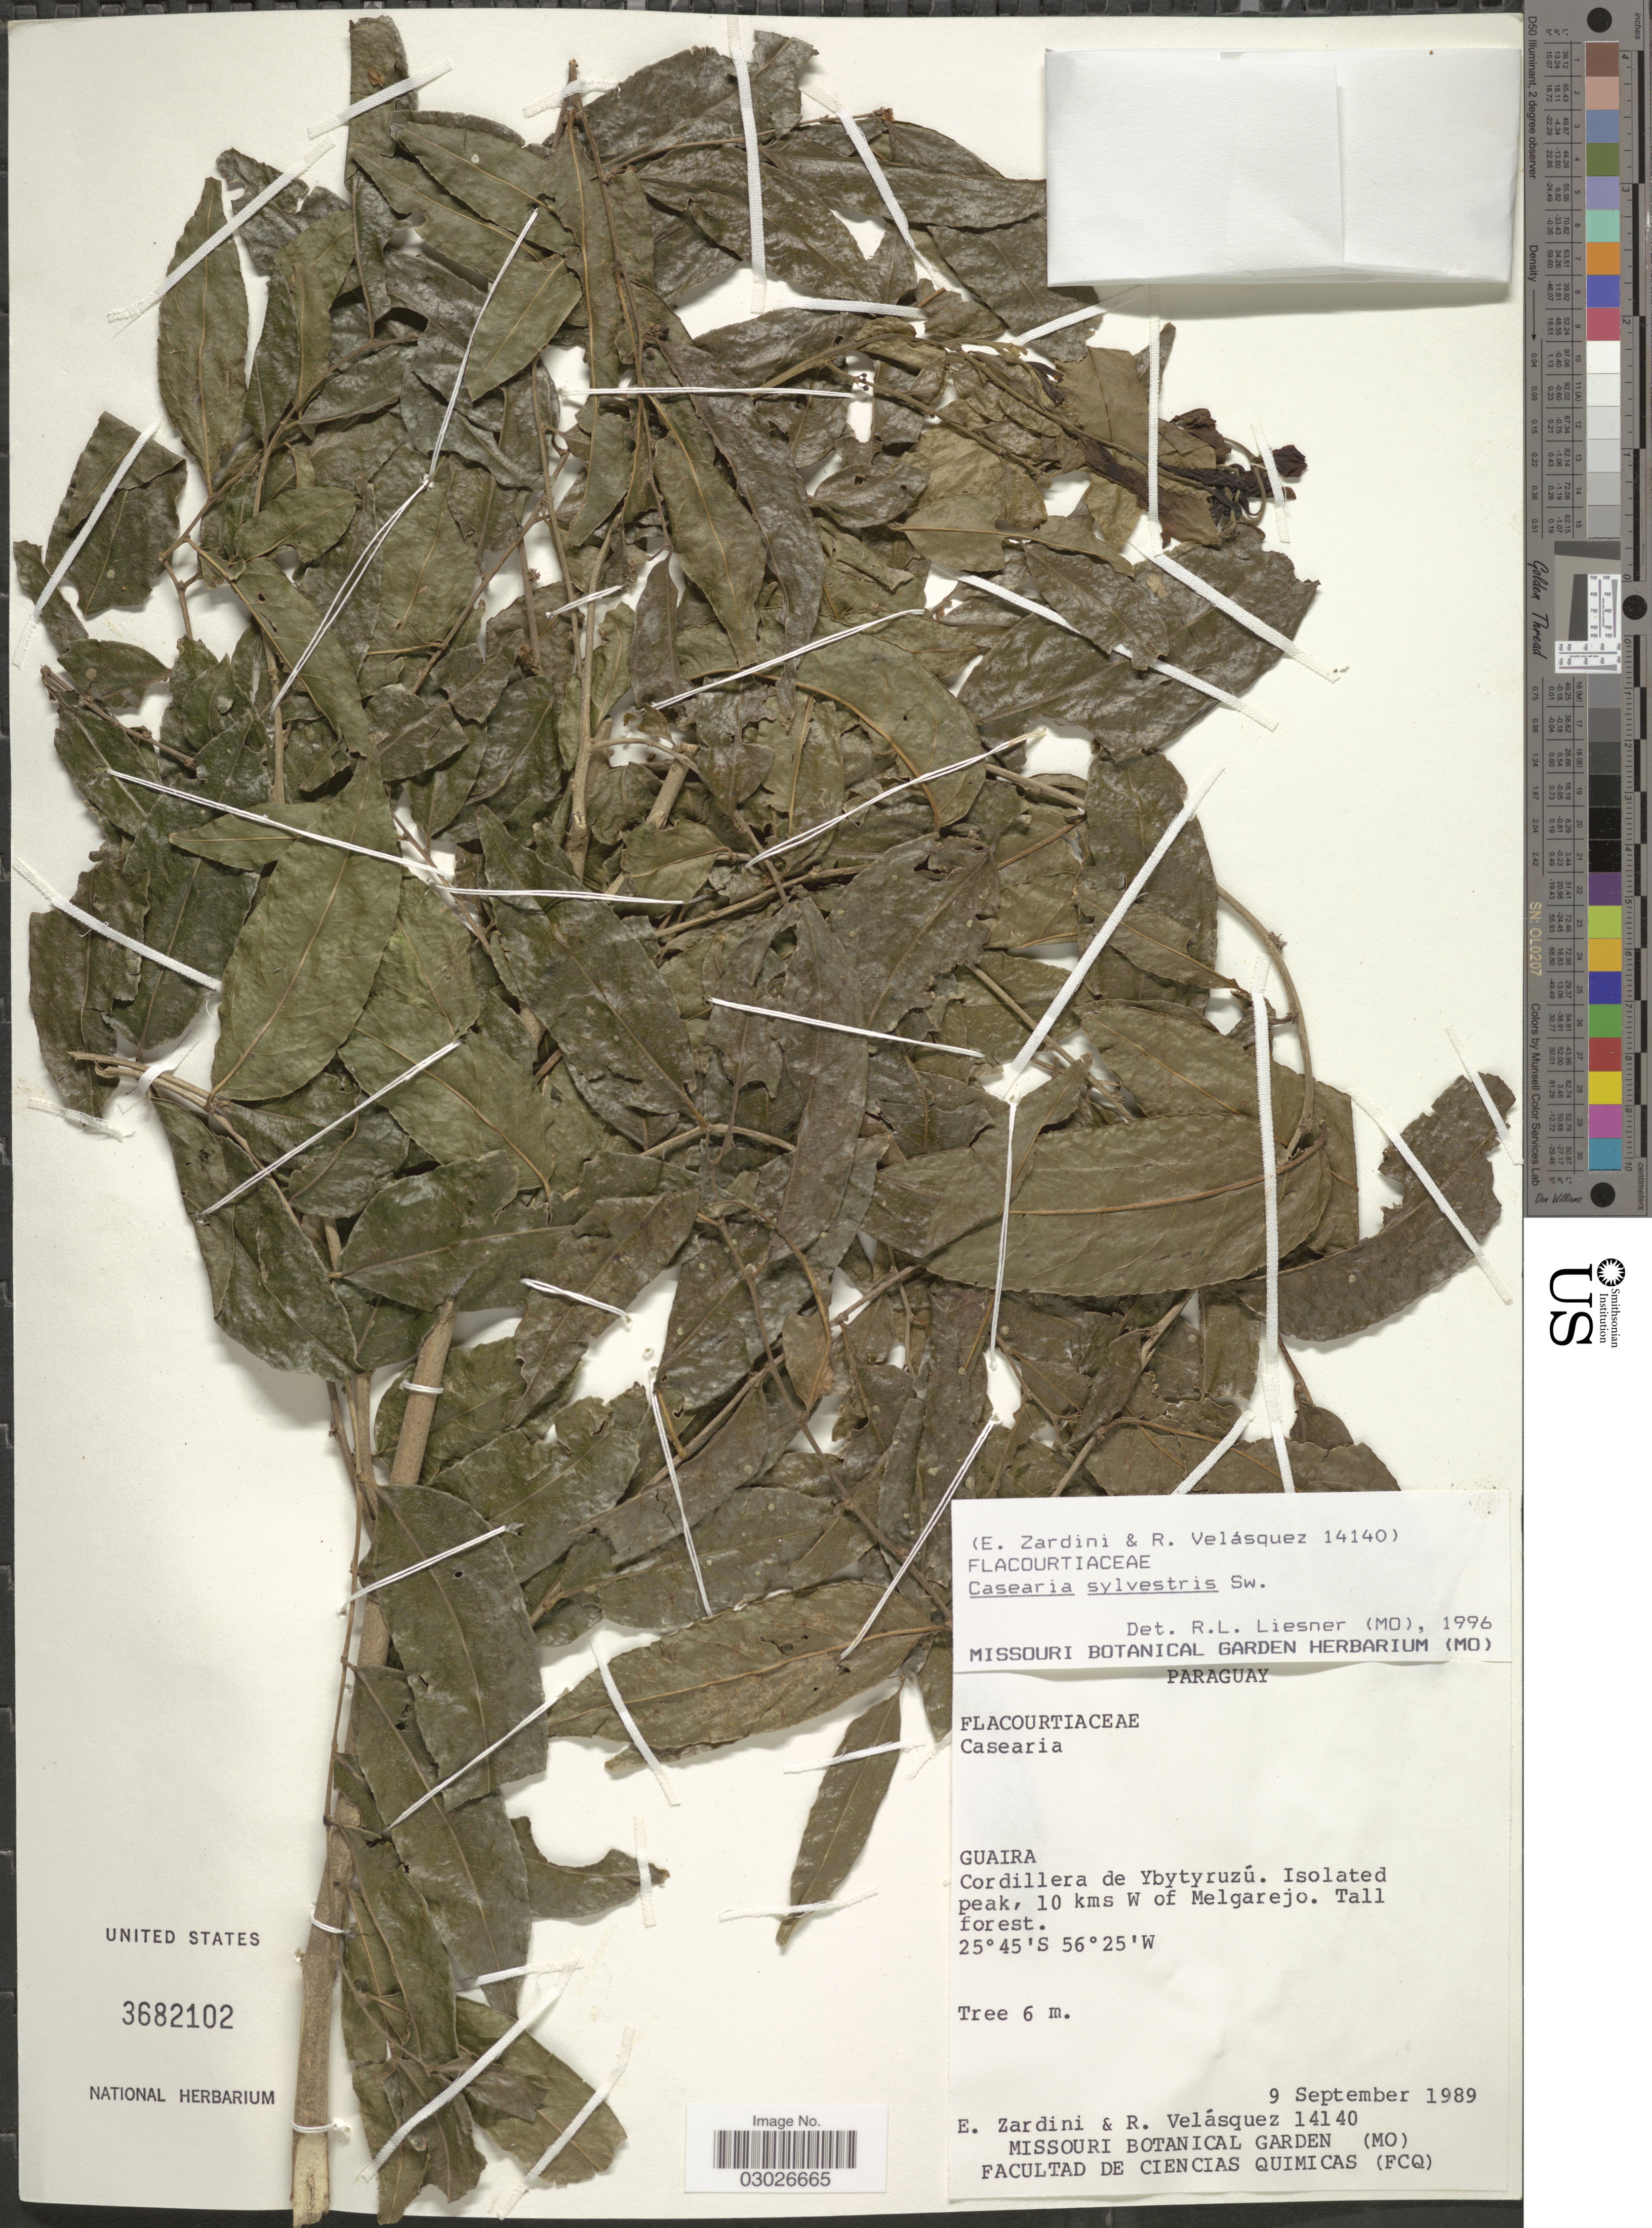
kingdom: Plantae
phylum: Tracheophyta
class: Magnoliopsida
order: Malpighiales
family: Salicaceae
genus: Casearia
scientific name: Casearia sylvestris var. sylvestris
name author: Sw.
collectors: E. Zardini & R. Velásquez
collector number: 14140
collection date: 1989-09-09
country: Paraguay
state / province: Guaira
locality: Cordillera de Ybytyruzú. Isolated peak, 10 kms W of Melgarejo. Tall forest.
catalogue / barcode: US 3682102